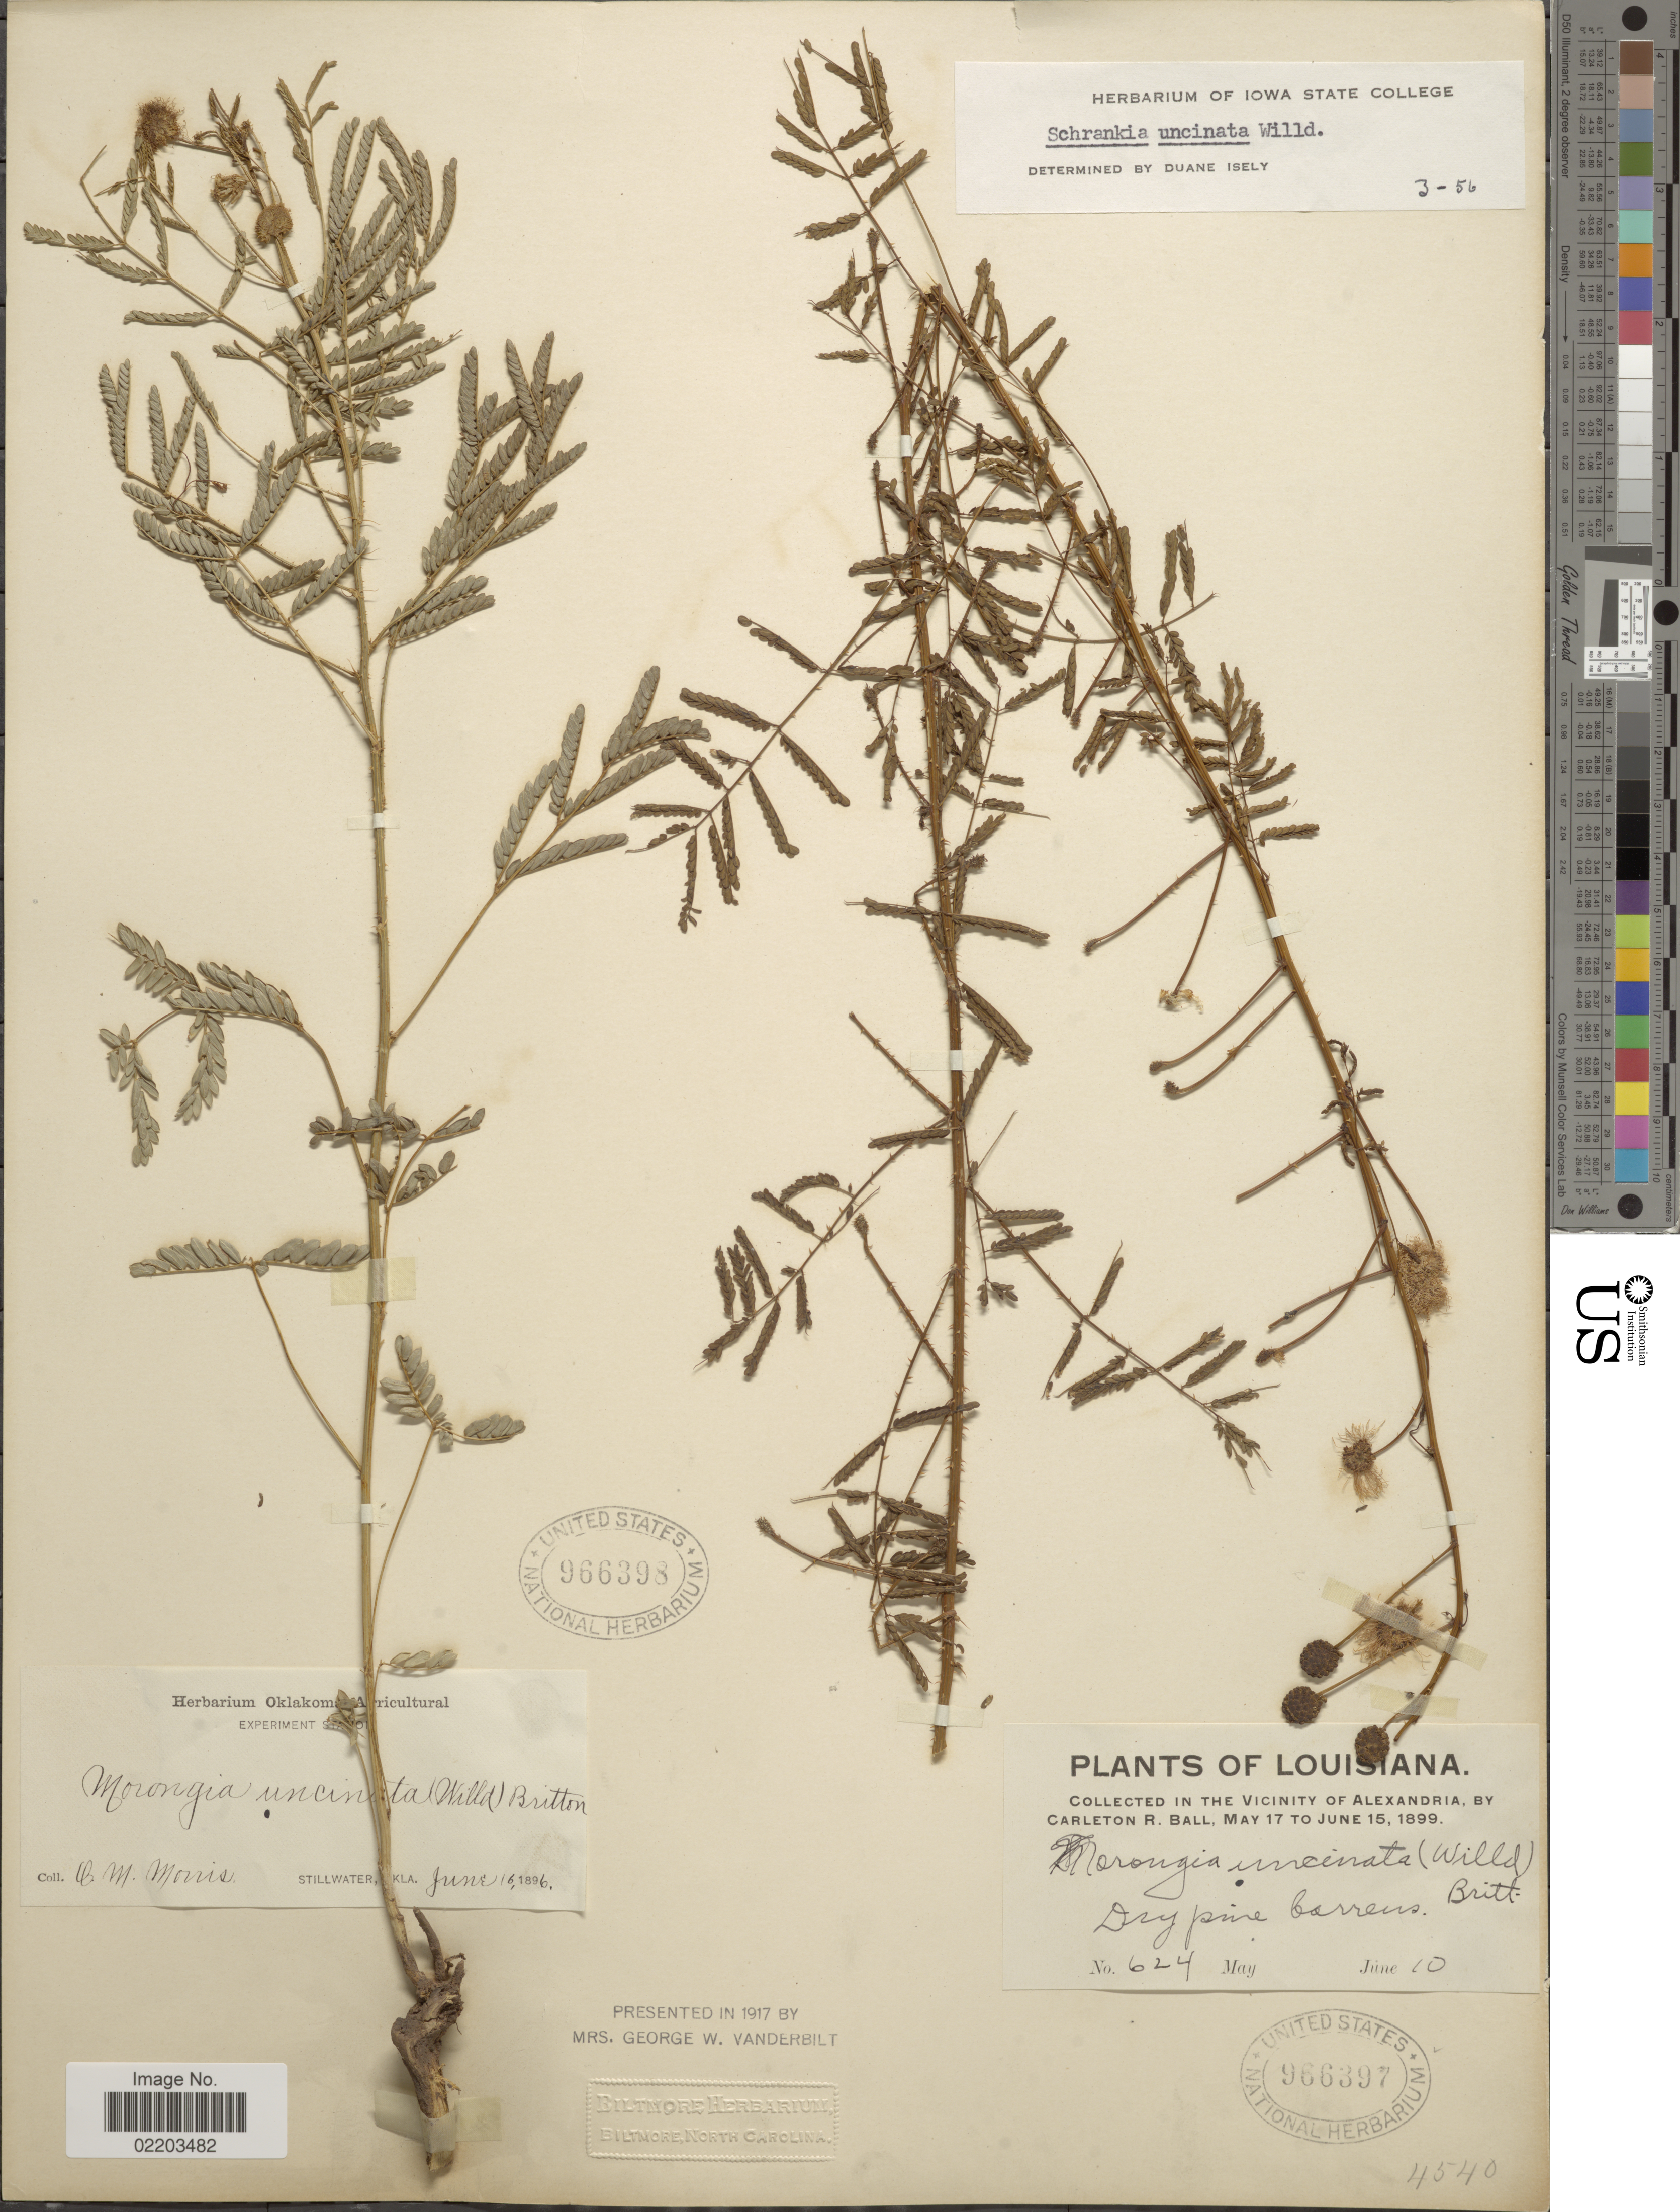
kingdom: Plantae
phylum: Tracheophyta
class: Magnoliopsida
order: Fabales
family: Fabaceae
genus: Mimosa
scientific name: Mimosa nuttallii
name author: (DC.) B.L. Turner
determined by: Strong, M. T., (US), Smithsonian Institution - National Museum of Natural History (UNITED STATES)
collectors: C. Morris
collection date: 1896-06-16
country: United States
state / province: Oklahoma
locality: Experiment Station, Stillwater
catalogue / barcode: US 966398-2